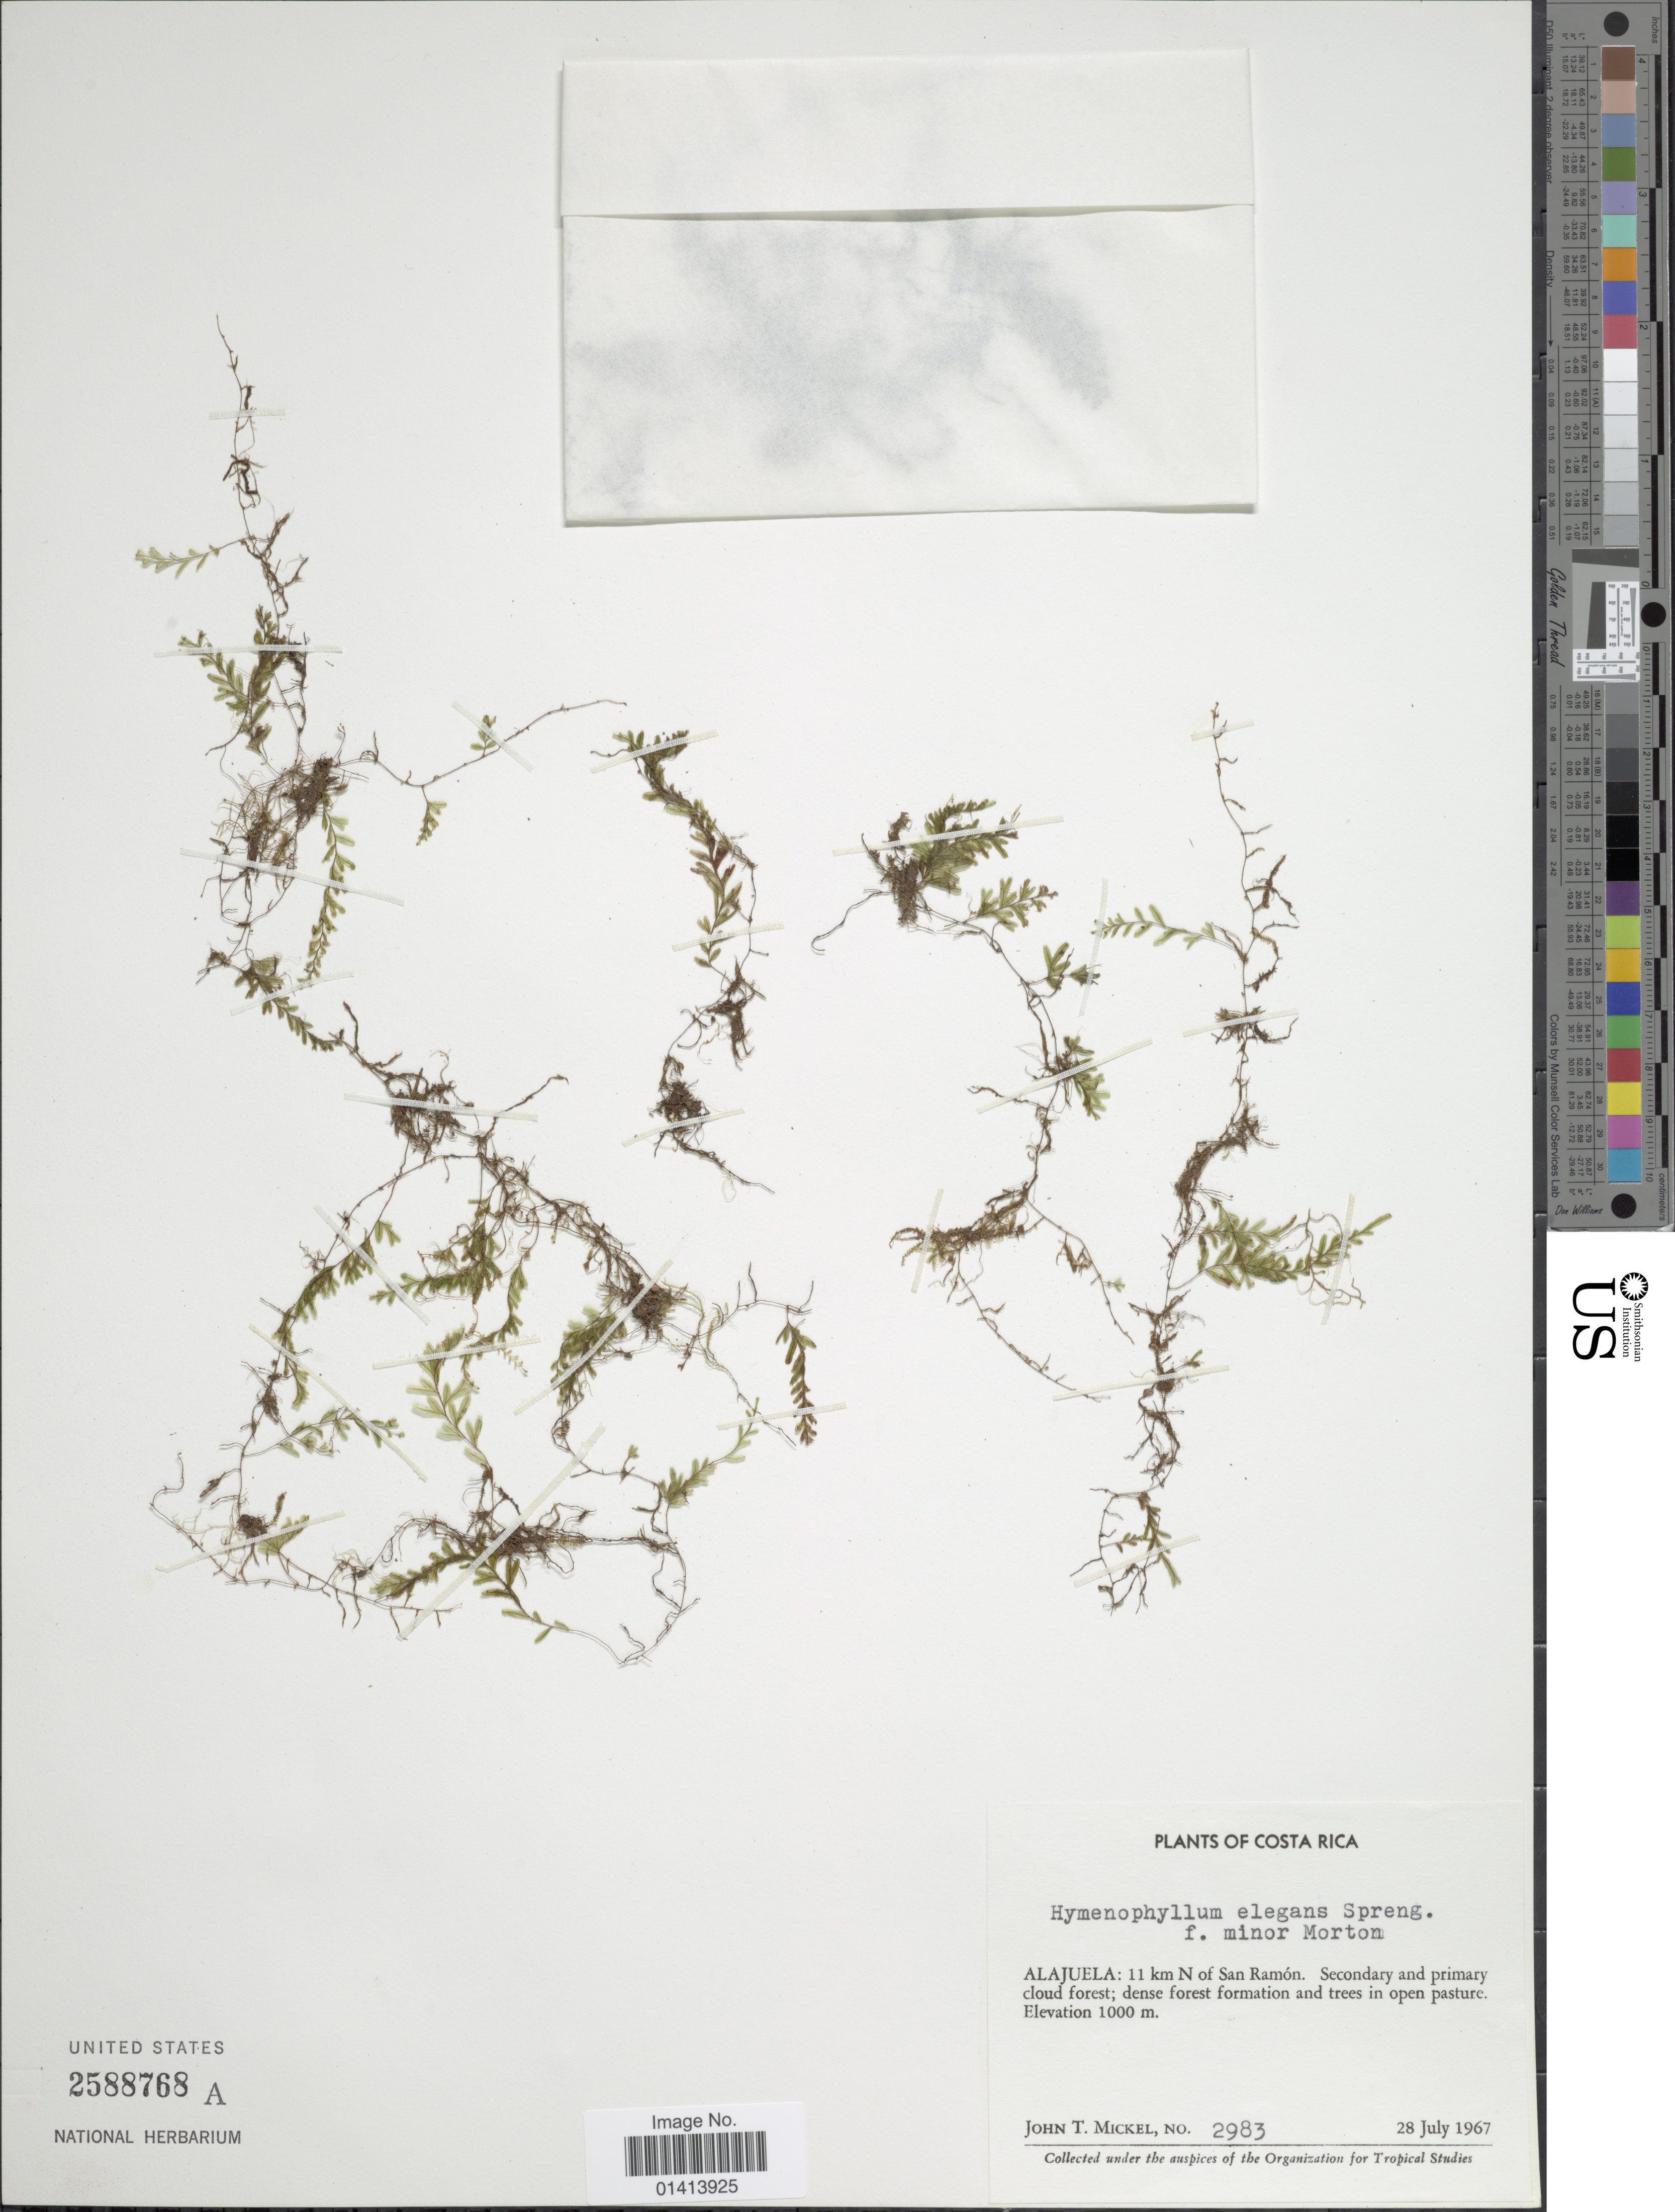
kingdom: Plantae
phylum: Tracheophyta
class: Polypodiopsida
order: Hymenophyllales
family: Hymenophyllaceae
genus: Hymenophyllum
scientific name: Hymenophyllum elegans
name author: Spreng.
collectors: J. T. Mickel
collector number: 2983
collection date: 1967-07-28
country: Costa Rica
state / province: Alajuela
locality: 11 km N of San Ramón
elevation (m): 1000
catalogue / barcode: US 2588768A